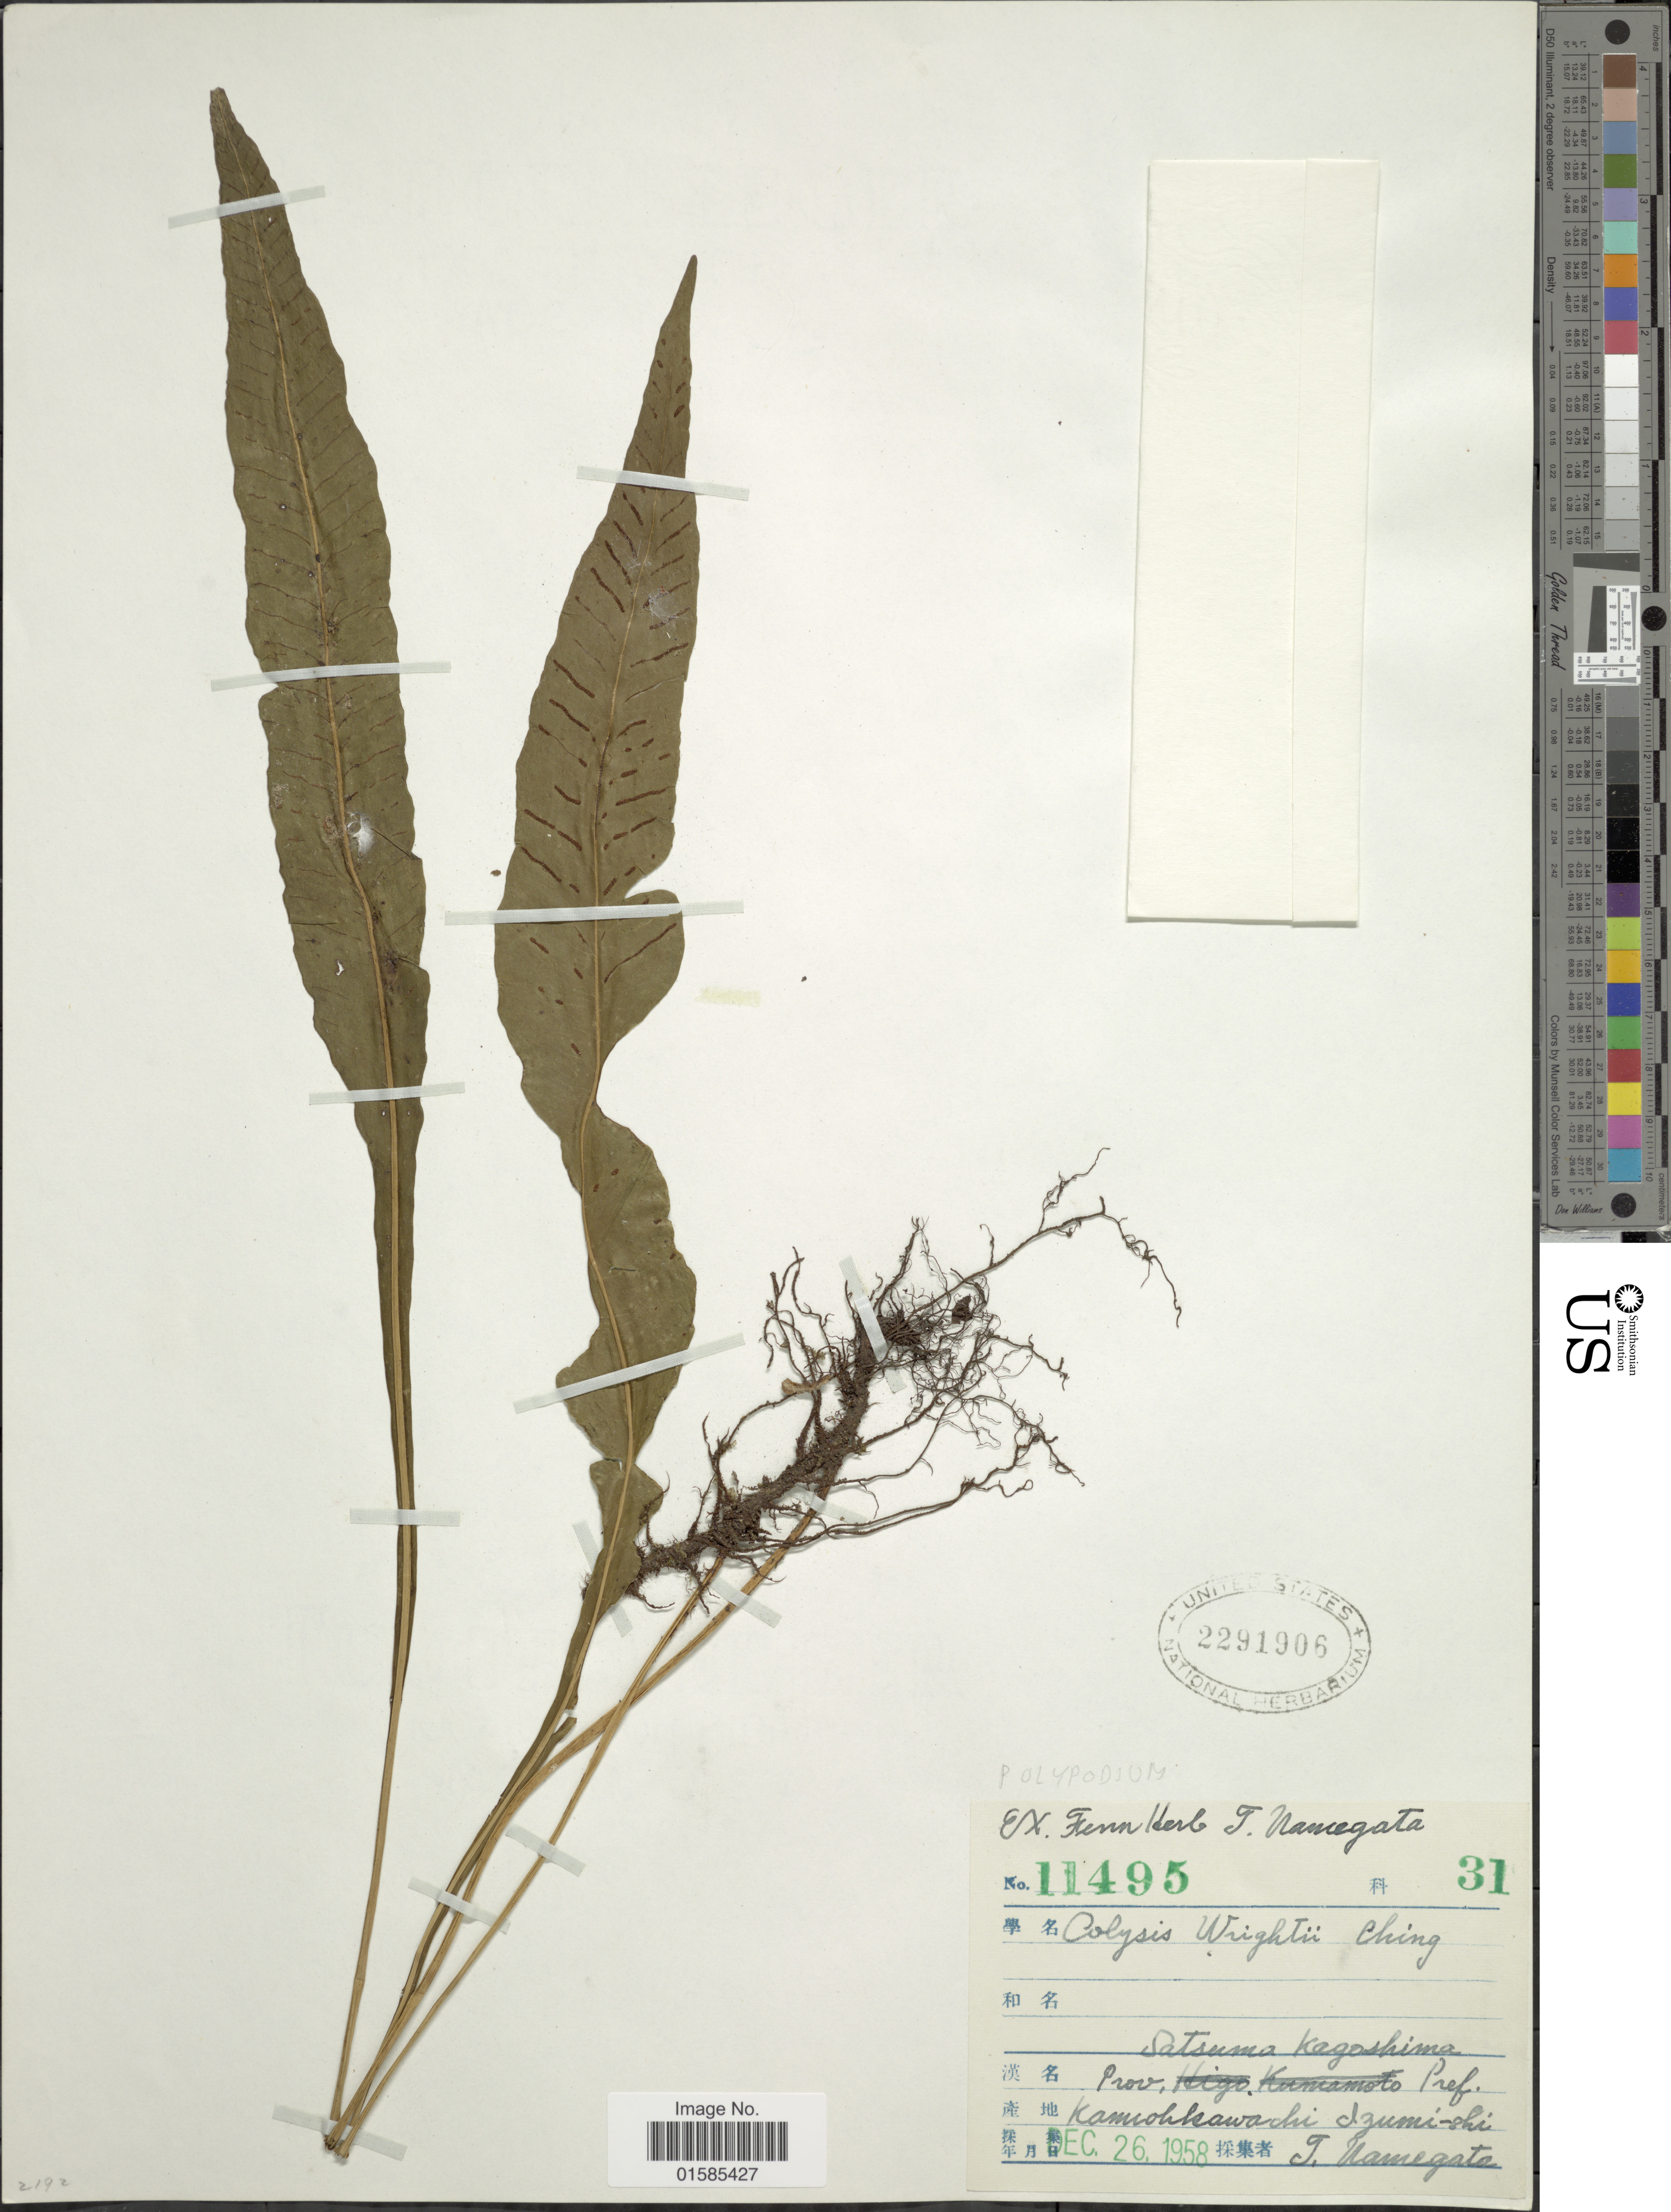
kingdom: Plantae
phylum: Tracheophyta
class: Polypodiopsida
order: Polypodiales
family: Polypodiaceae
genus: Leptochilus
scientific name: Leptochilus wrightii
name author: (Hook.) X.C. Zhang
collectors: T. Namegata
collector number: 11495/31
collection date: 1958-12-26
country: Japan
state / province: Kagosima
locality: Satsuma Kagoshima, Prov. Pref. Kamiohlsawachi Izumi-shi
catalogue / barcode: US 2291906